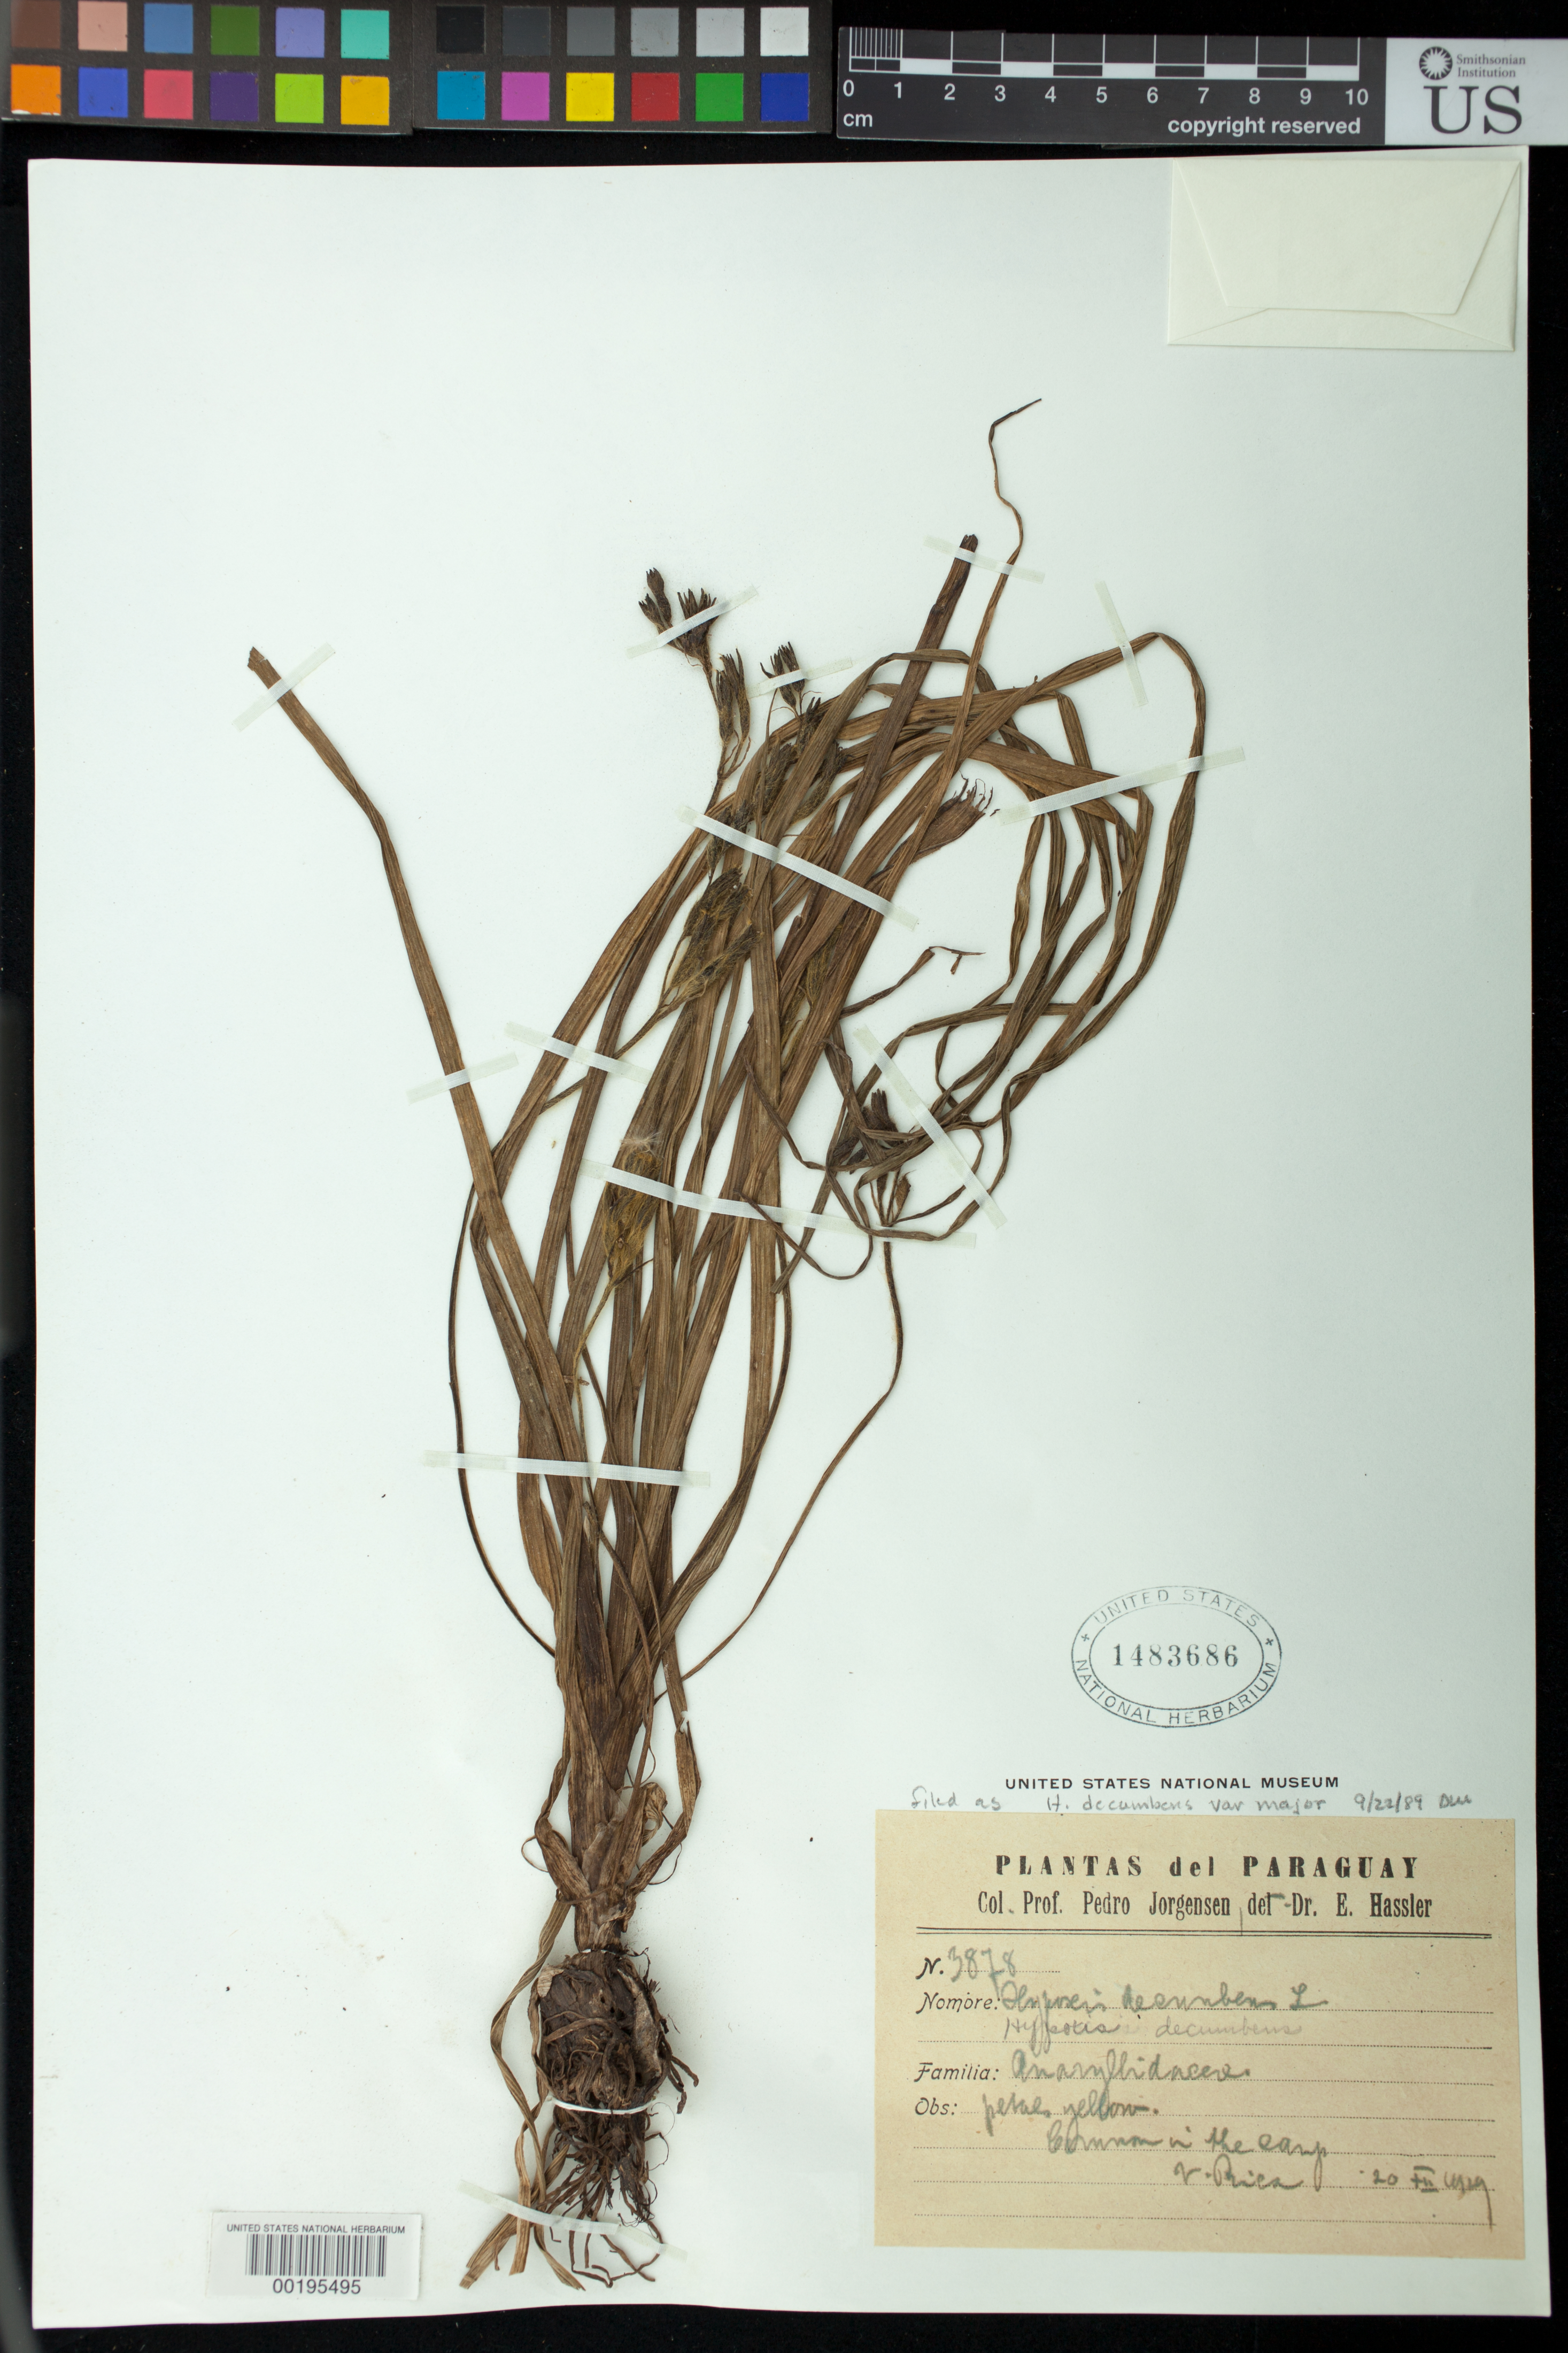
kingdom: Plantae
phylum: Tracheophyta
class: Liliopsida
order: Asparagales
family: Hypoxidaceae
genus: Hypoxis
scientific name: Hypoxis decumbens var. major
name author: Seub.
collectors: P. Jorgensen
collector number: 3878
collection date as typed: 20 Mar 1929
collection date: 1929-03-20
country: Paraguay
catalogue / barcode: US 1483686